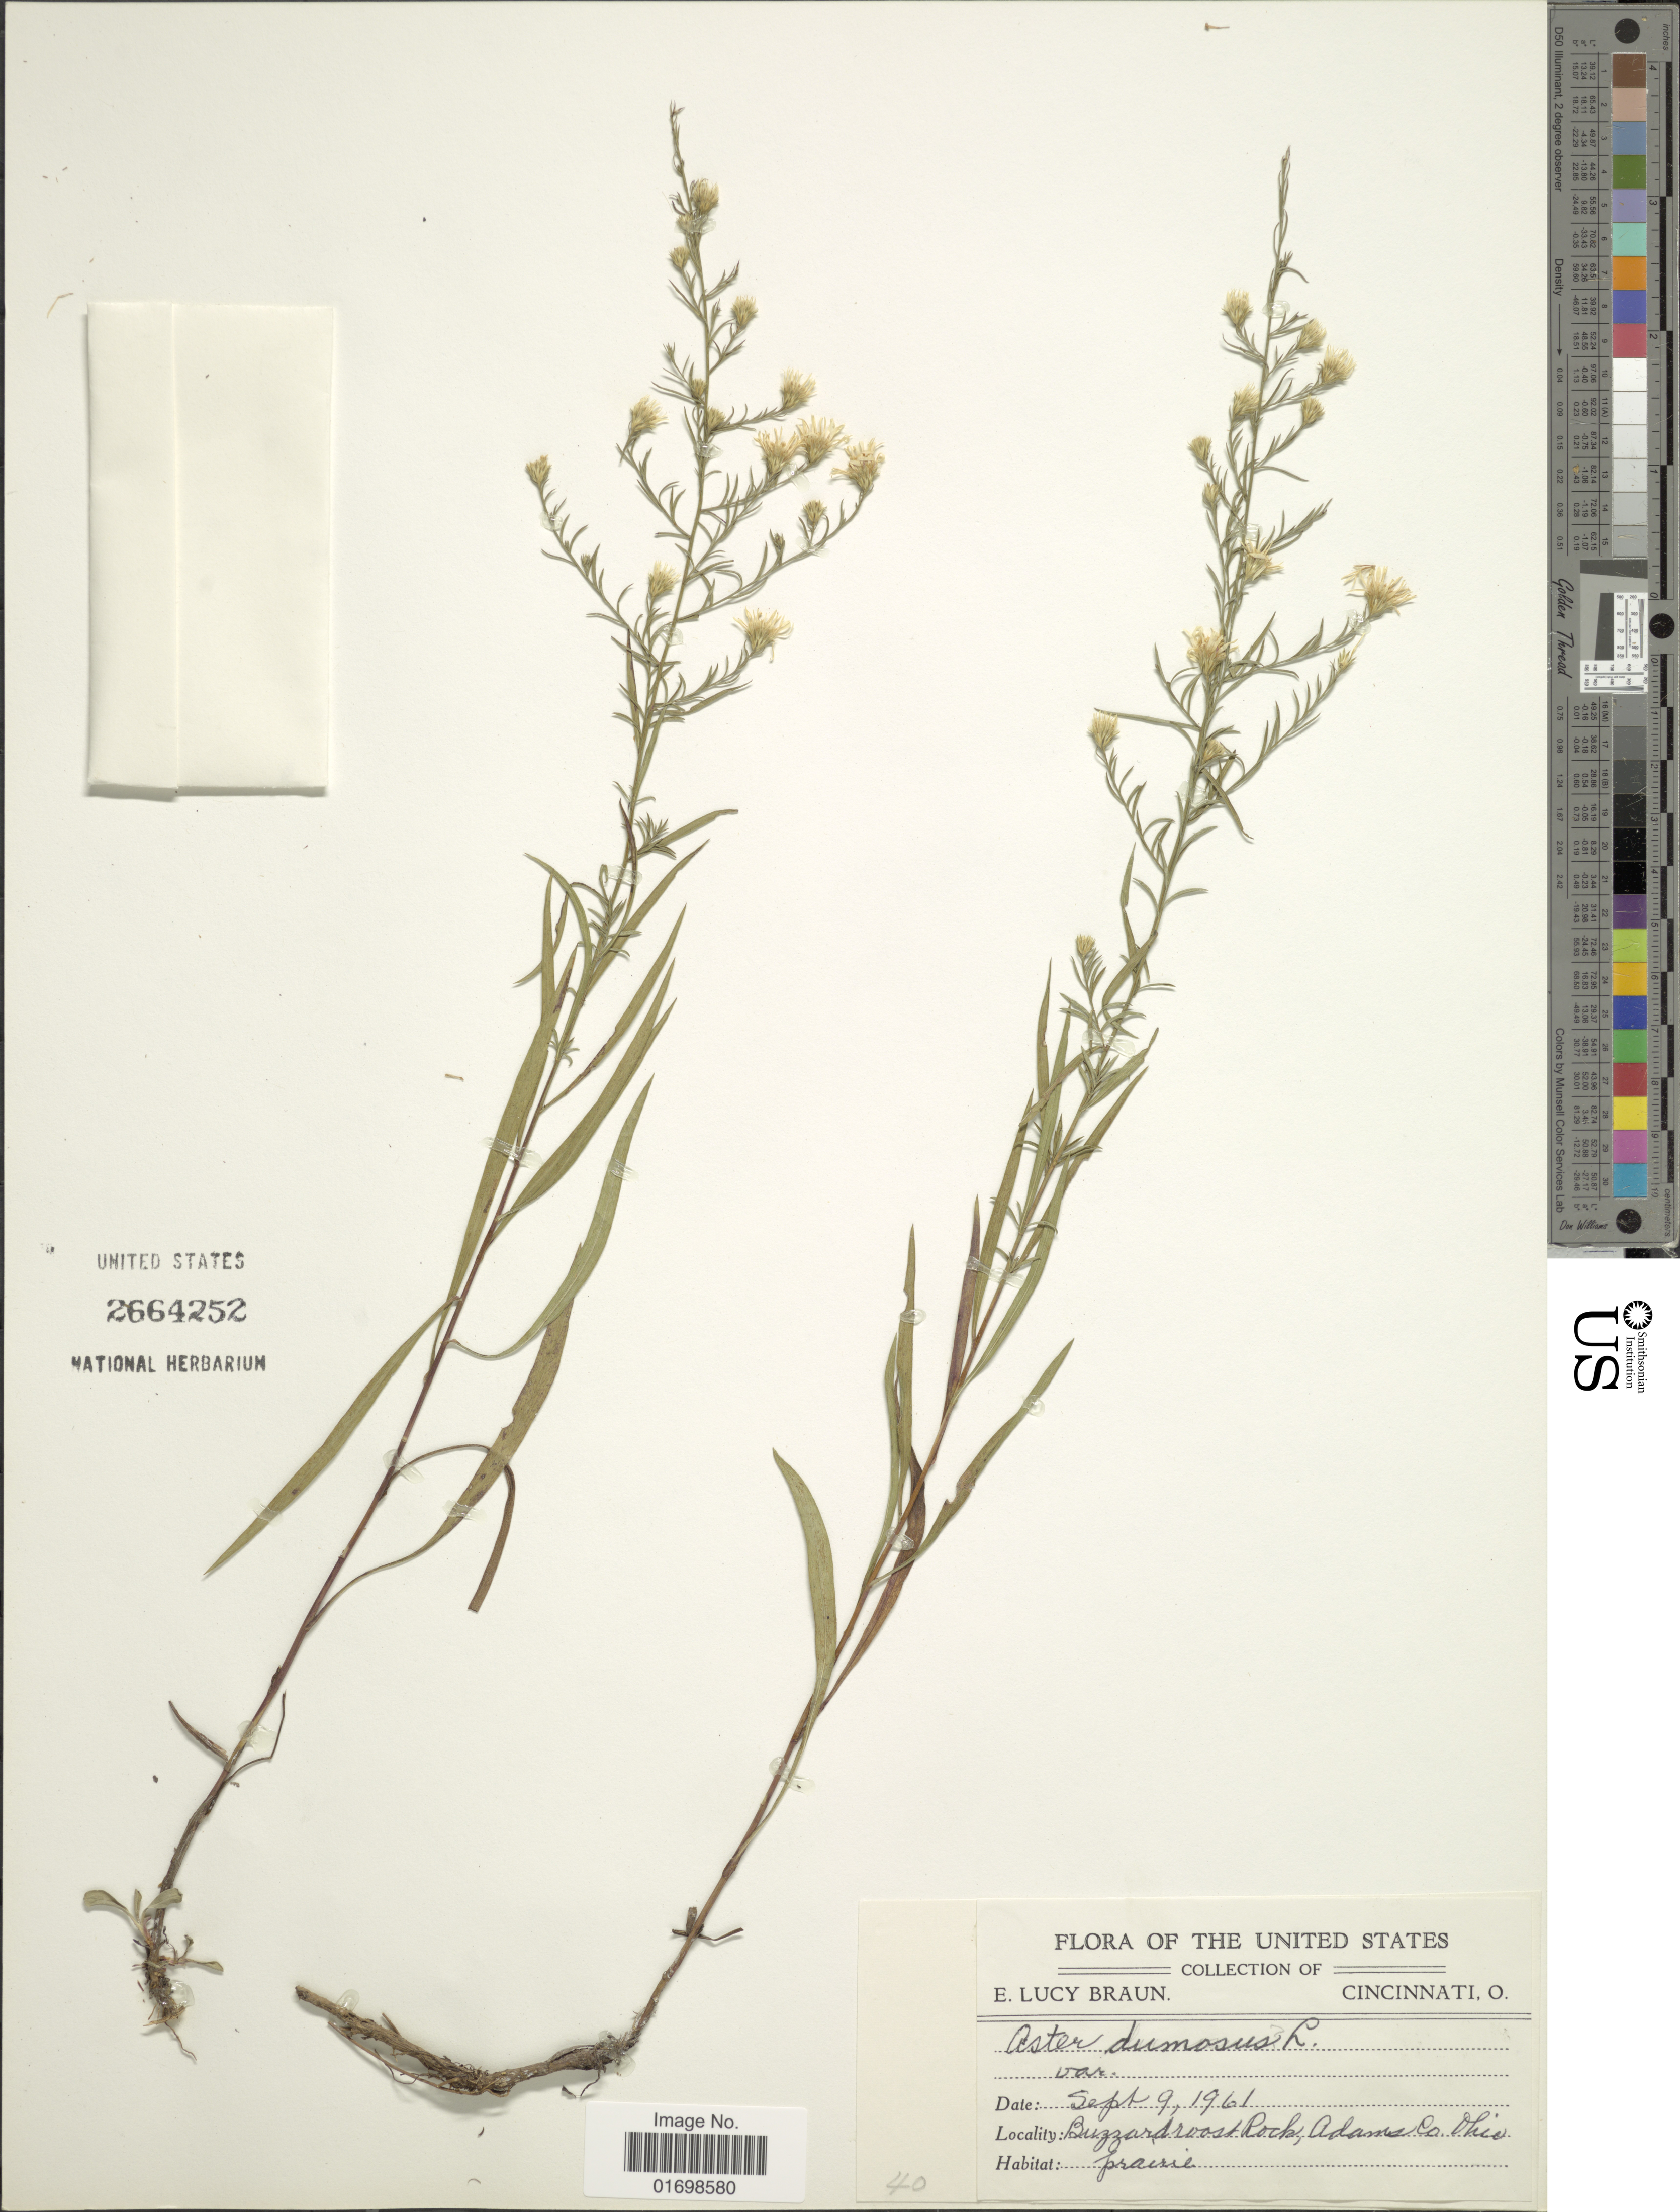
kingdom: Plantae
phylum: Tracheophyta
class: Magnoliopsida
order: Asterales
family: Asteraceae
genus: Symphyotrichum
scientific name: Symphyotrichum dumosum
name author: (L.) G.L. Nesom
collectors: E. L. Braun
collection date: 1961-09-09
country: United States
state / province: Ohio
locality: Buzzard roost Rock, Adams Co. Ohio.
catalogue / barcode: US 2664252